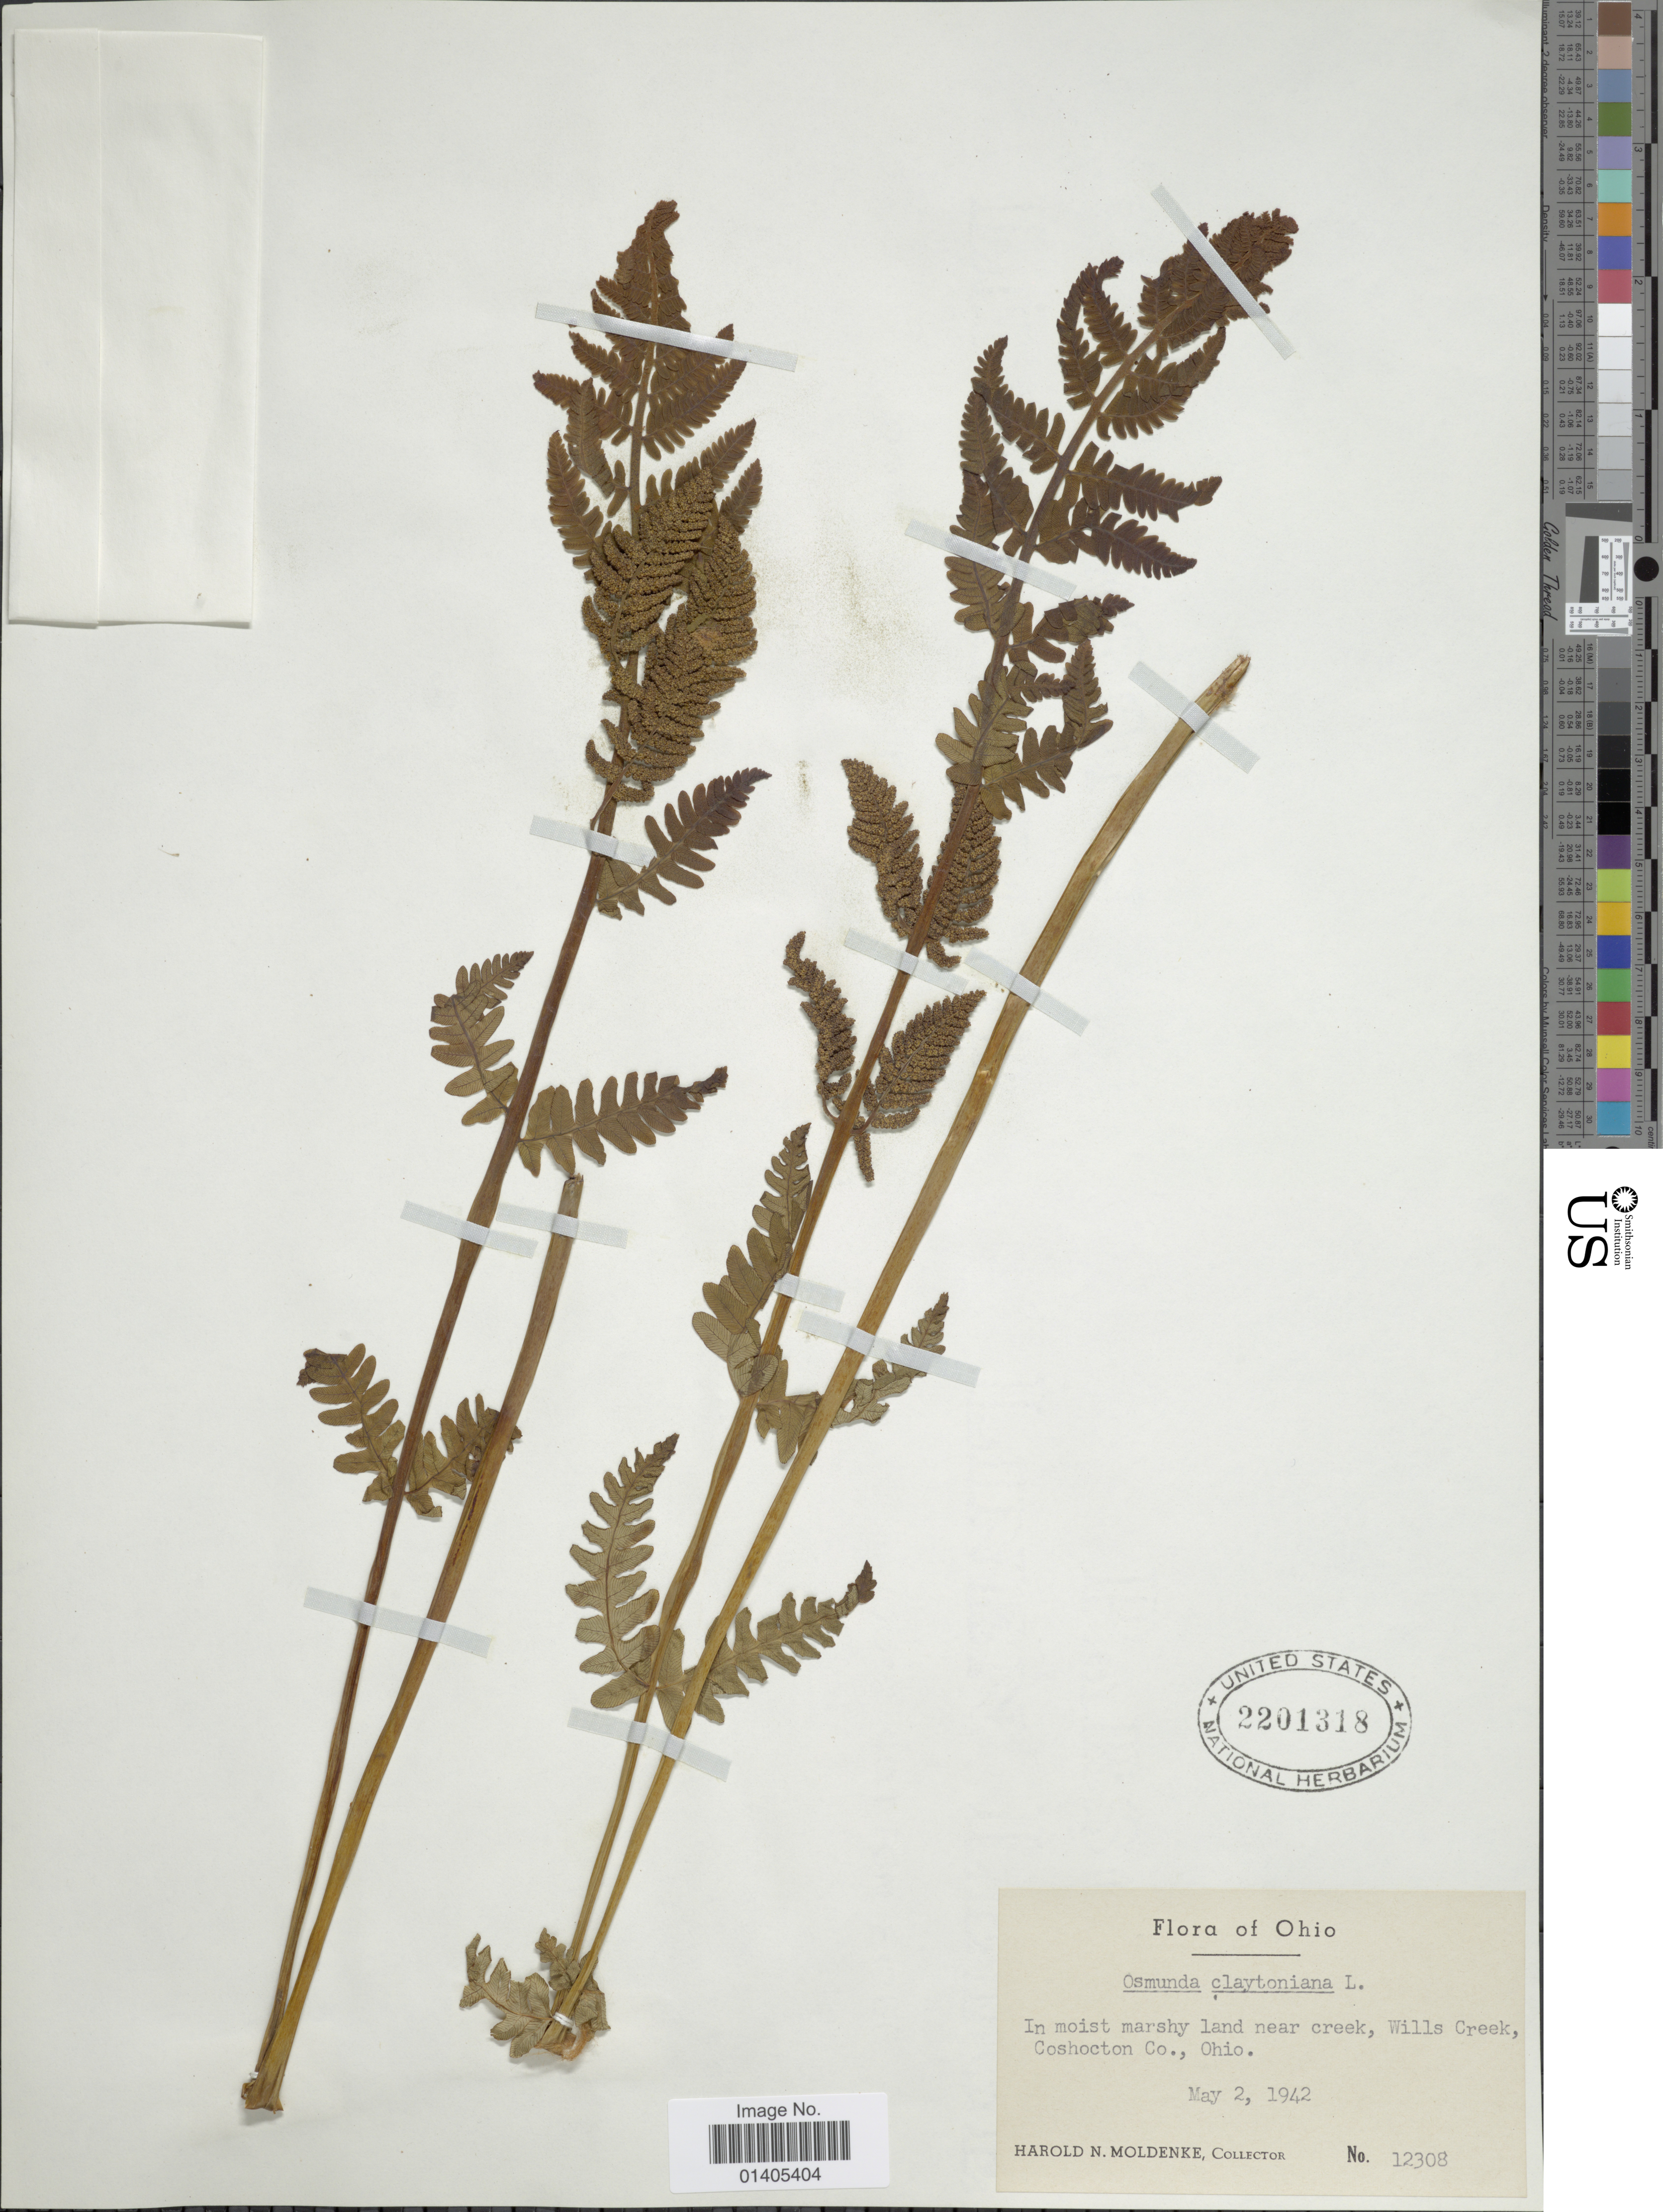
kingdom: Plantae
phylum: Tracheophyta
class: Polypodiopsida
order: Osmundales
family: Osmundaceae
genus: Osmunda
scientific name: Osmunda claytoniana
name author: (L.) Tagawa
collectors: H. N. Moldenke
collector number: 12308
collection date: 1942-05-02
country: United States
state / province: Ohio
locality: In moist land near creek,Wills Creek, Coshocton Co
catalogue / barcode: US 2201318